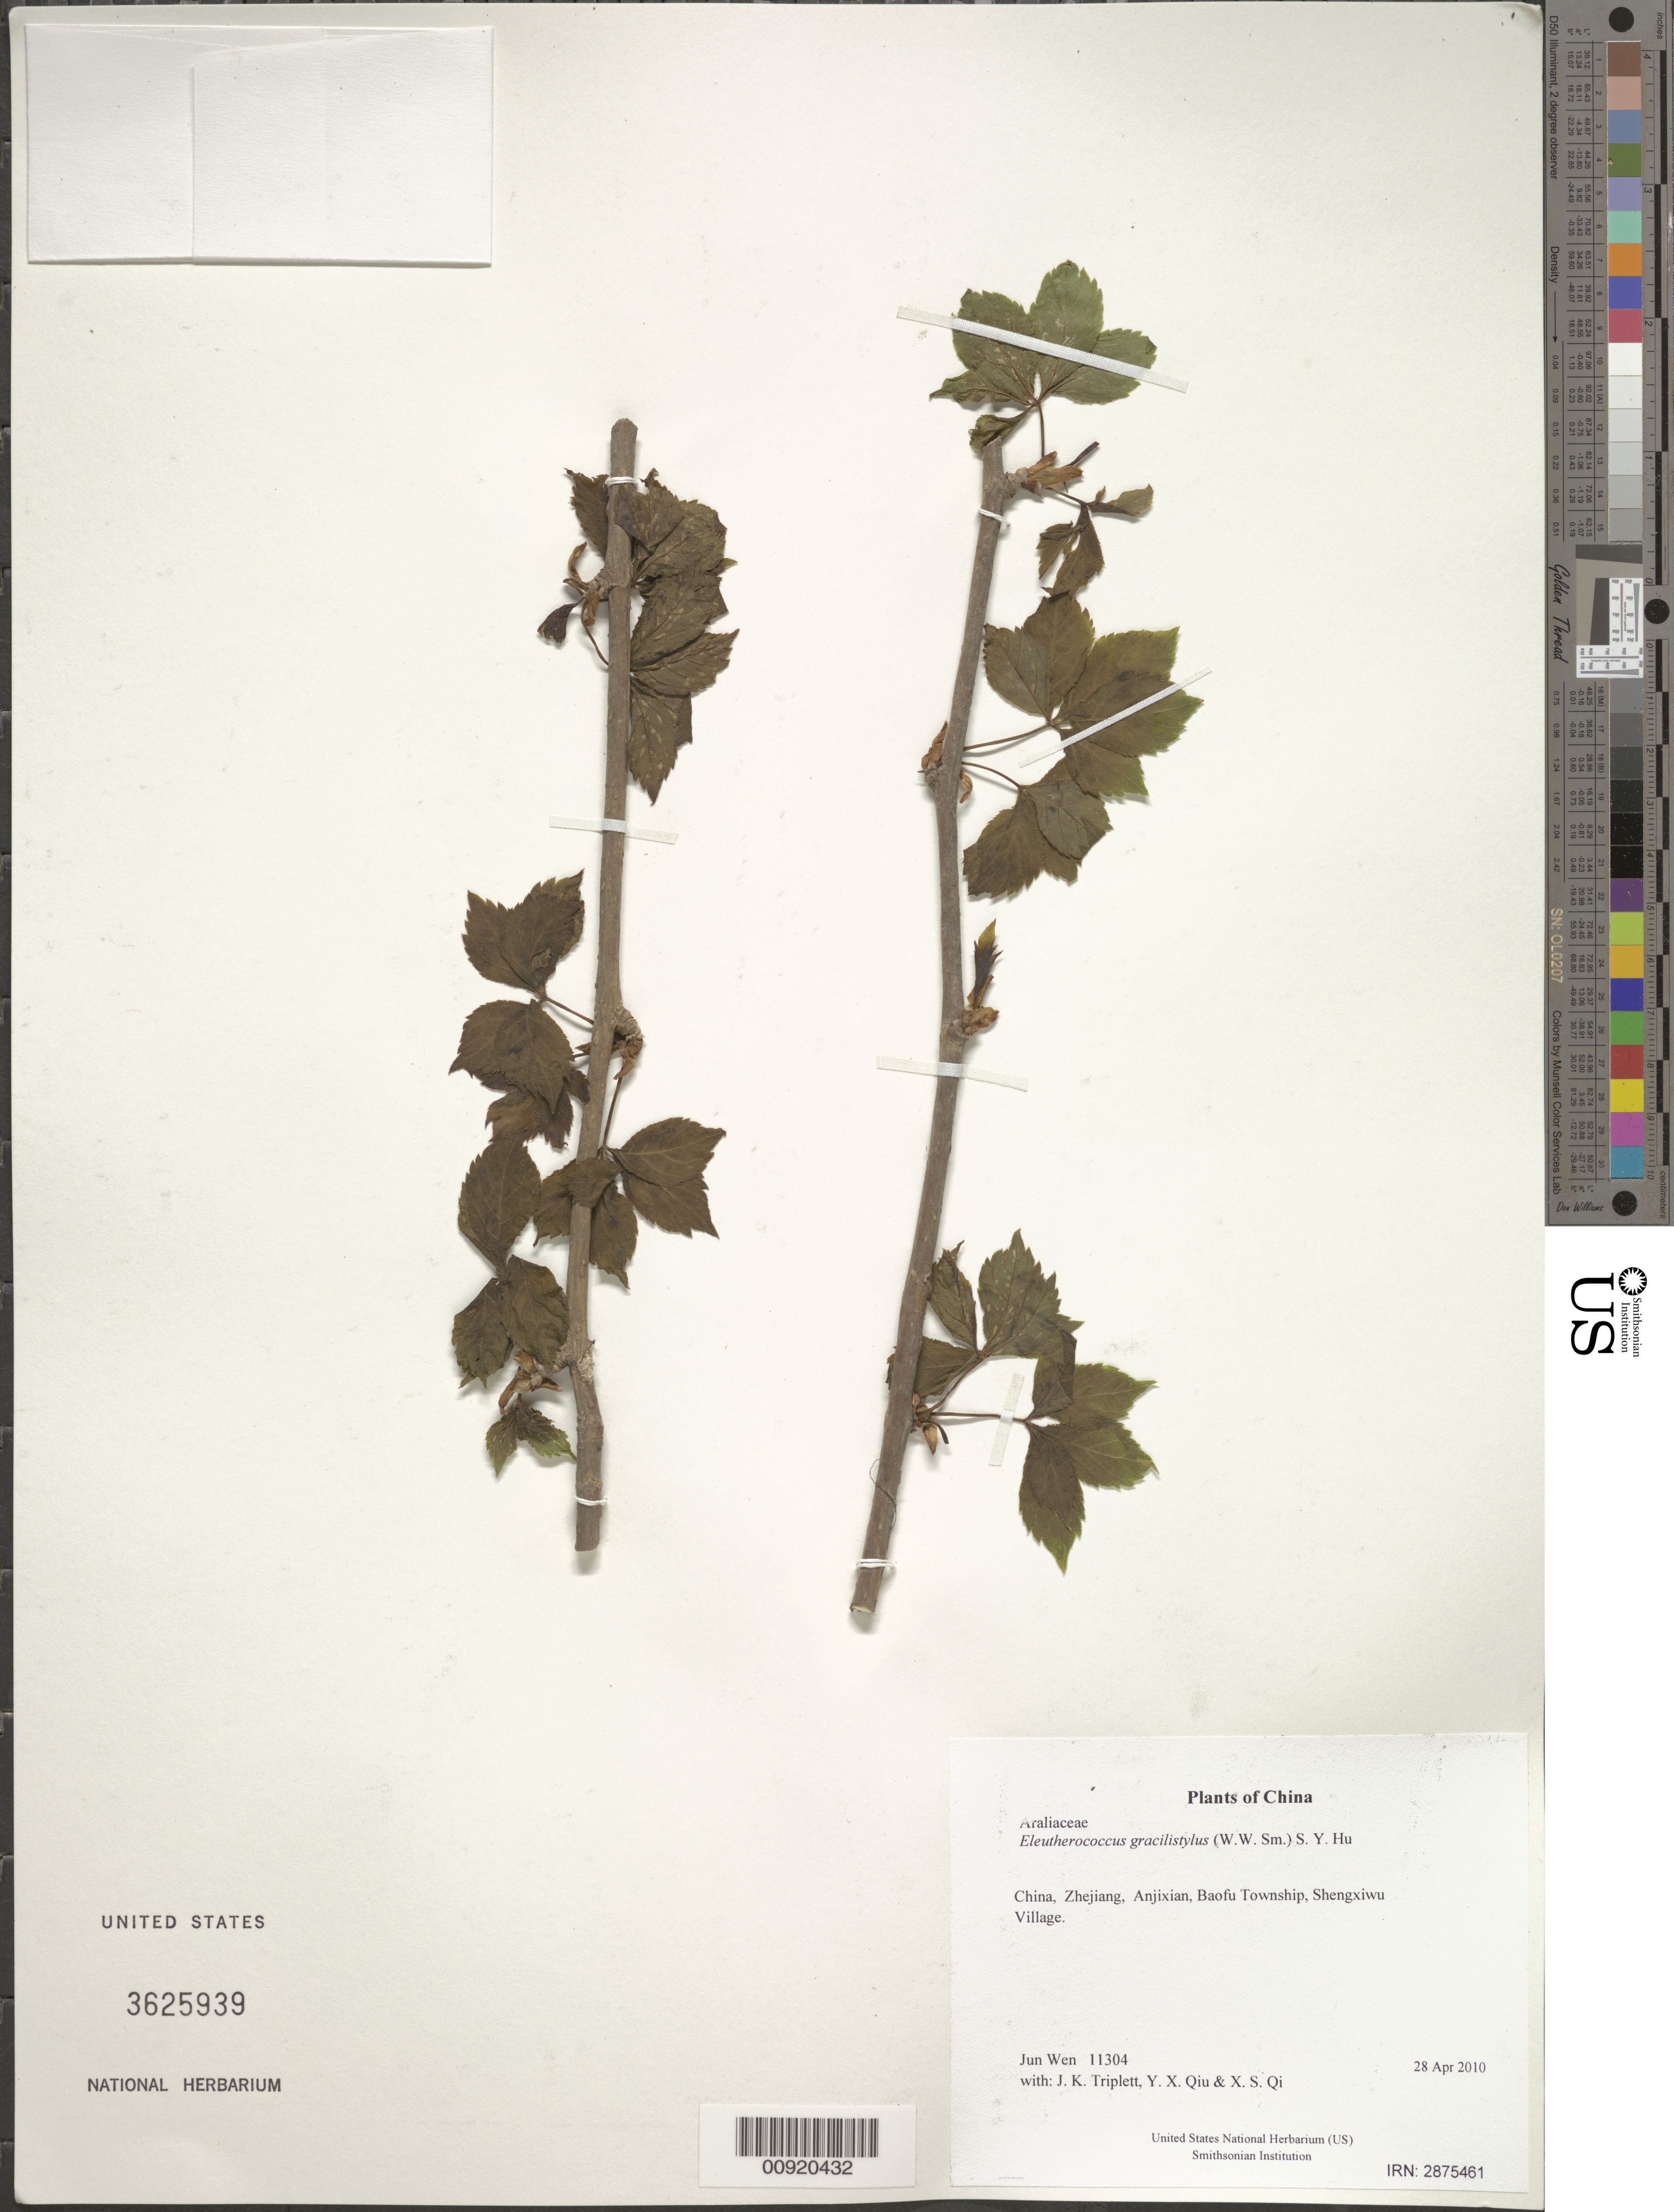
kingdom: Plantae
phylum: Tracheophyta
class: Magnoliopsida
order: Apiales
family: Araliaceae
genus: Eleutherococcus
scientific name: Eleutherococcus gracilistylus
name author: (W.W. Sm.) S.Y. Hu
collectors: J. Wen, J. K. Triplett, Y. X. Qiu & X. S. Qi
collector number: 11304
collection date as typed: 28 Apr 2010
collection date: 2010-04-28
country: China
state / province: Zhejiang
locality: Anjixian, Baofu Township, Shengxiwu Village.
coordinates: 30 23.976 N, 119 26.441 E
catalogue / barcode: US 3625939